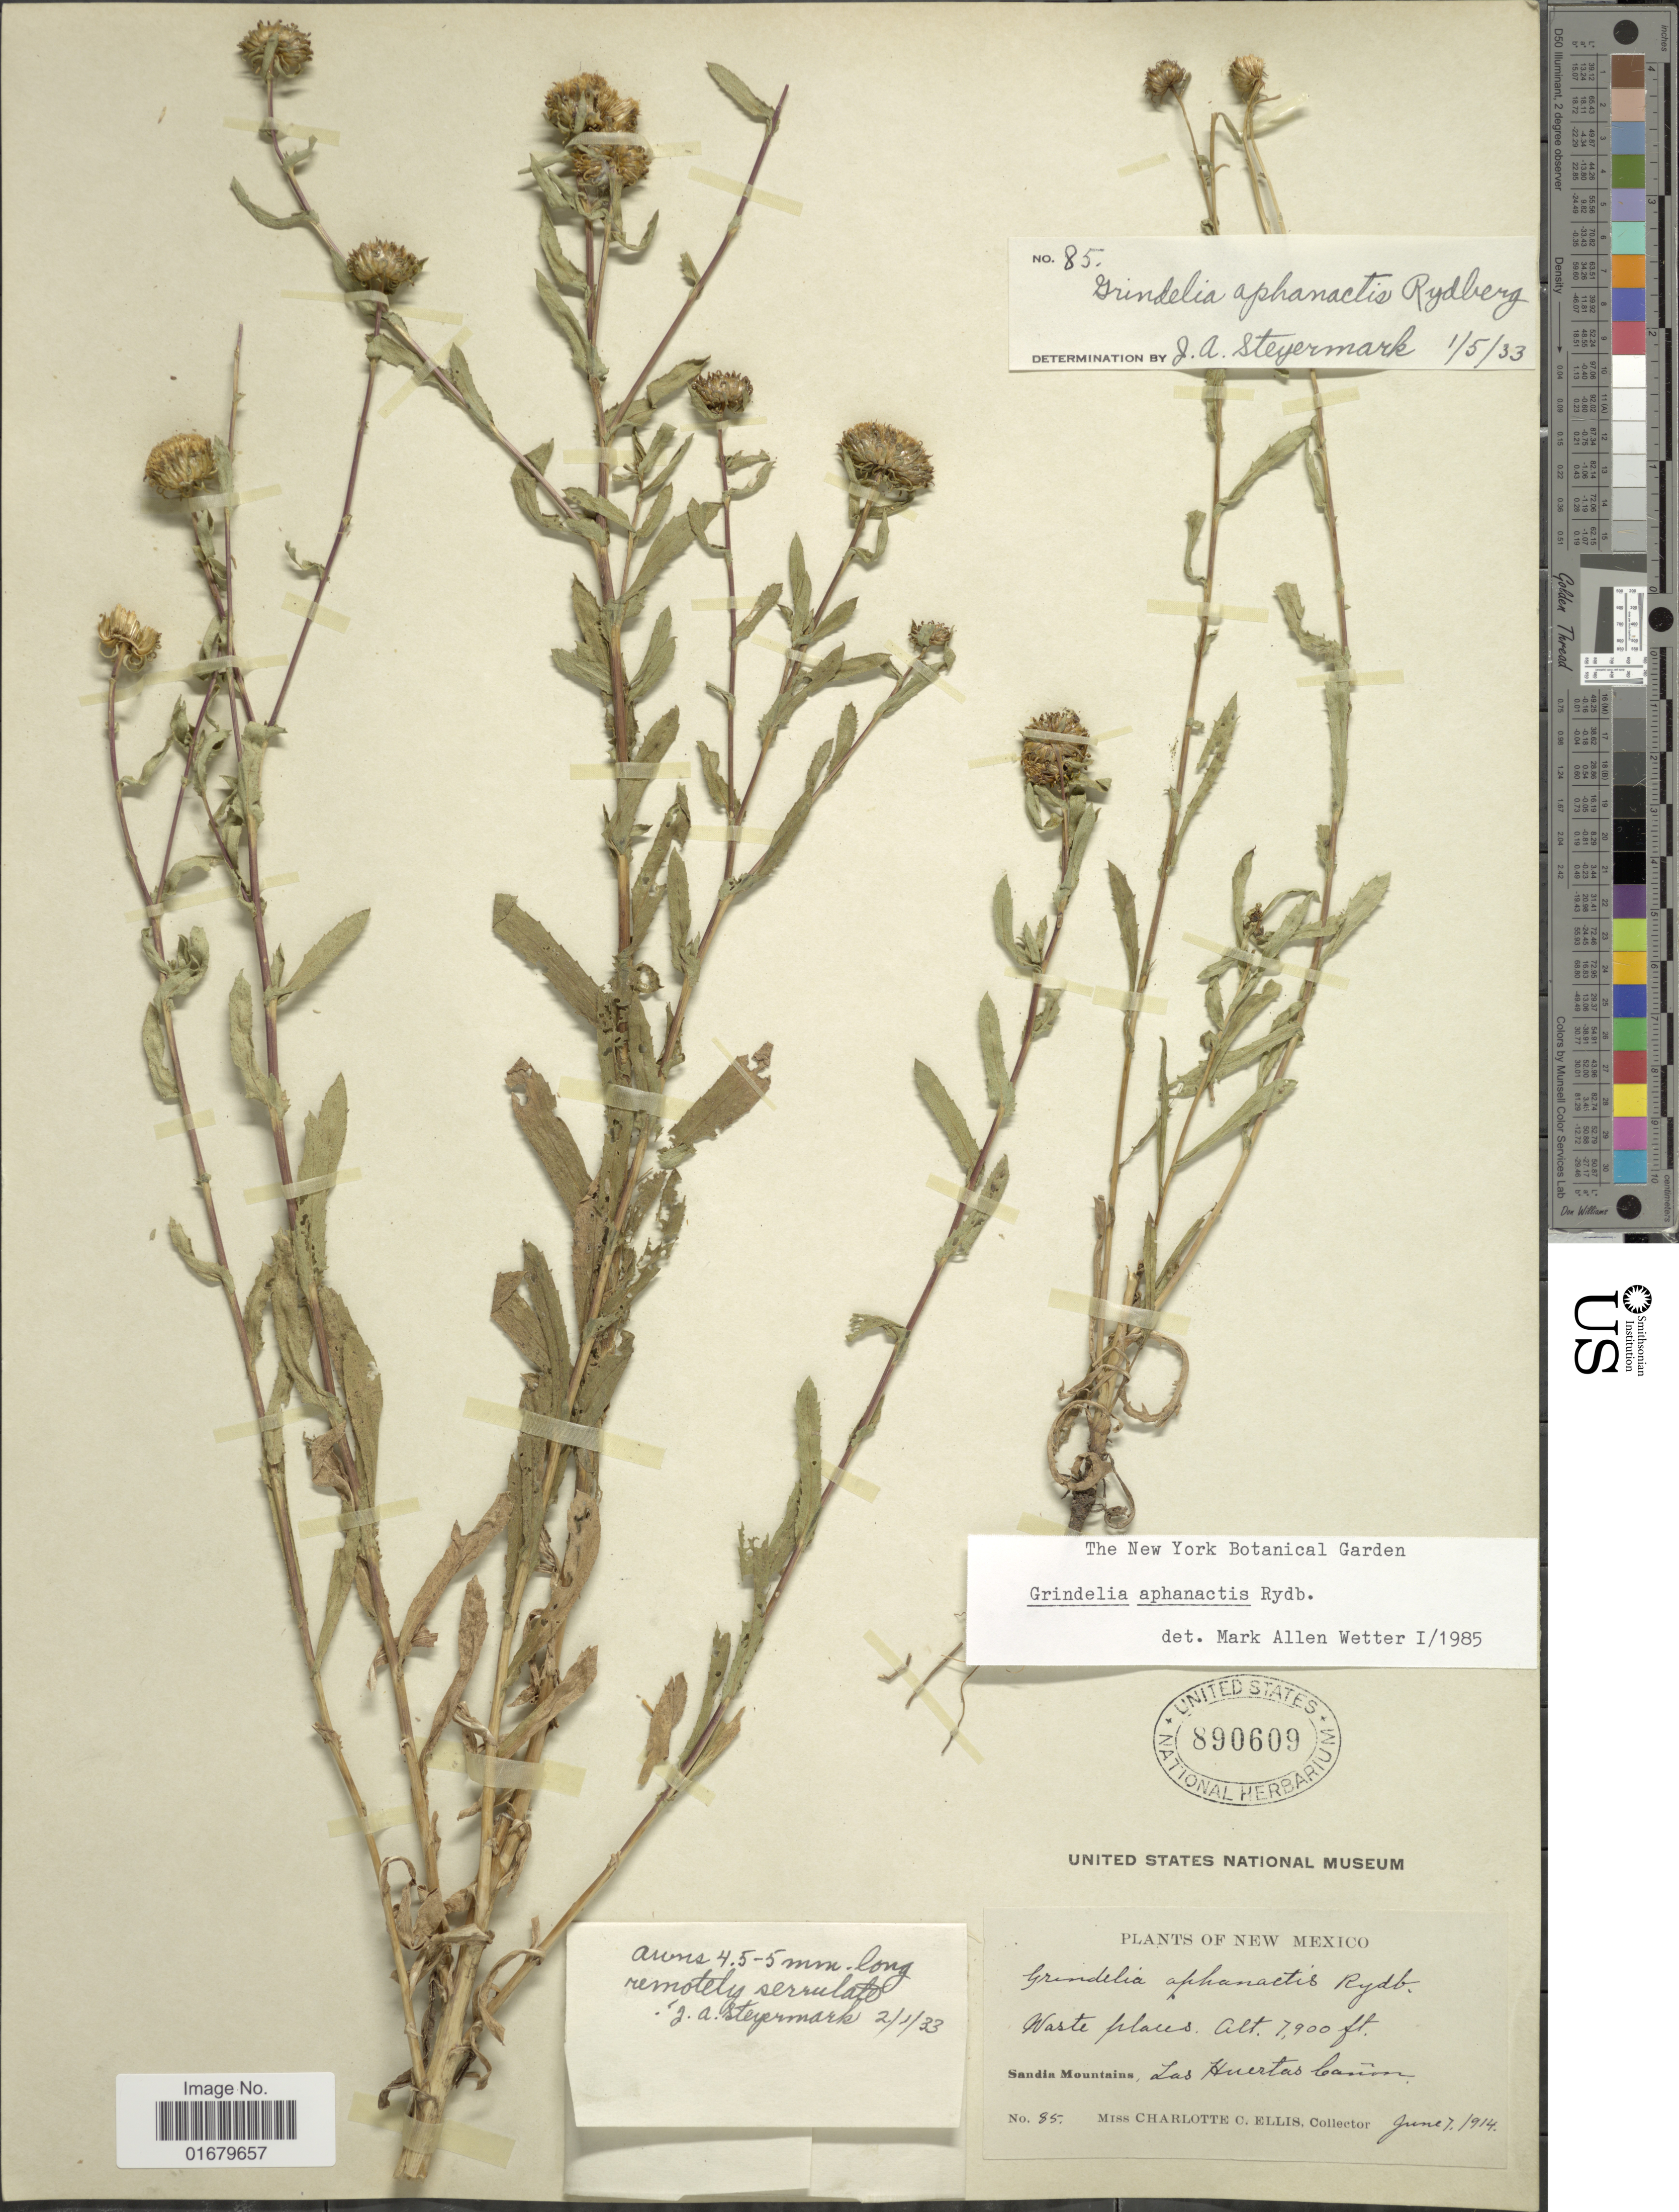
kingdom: Plantae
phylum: Tracheophyta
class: Magnoliopsida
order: Asterales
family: Asteraceae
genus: Grindelia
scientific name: Grindelia aphanactis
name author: Rydb.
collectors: C. C. Ellis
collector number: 85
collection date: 1914-06-07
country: United States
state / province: New Mexico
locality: Sandia Mountains, Las Huertas Canón.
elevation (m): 2408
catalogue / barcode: US 890609